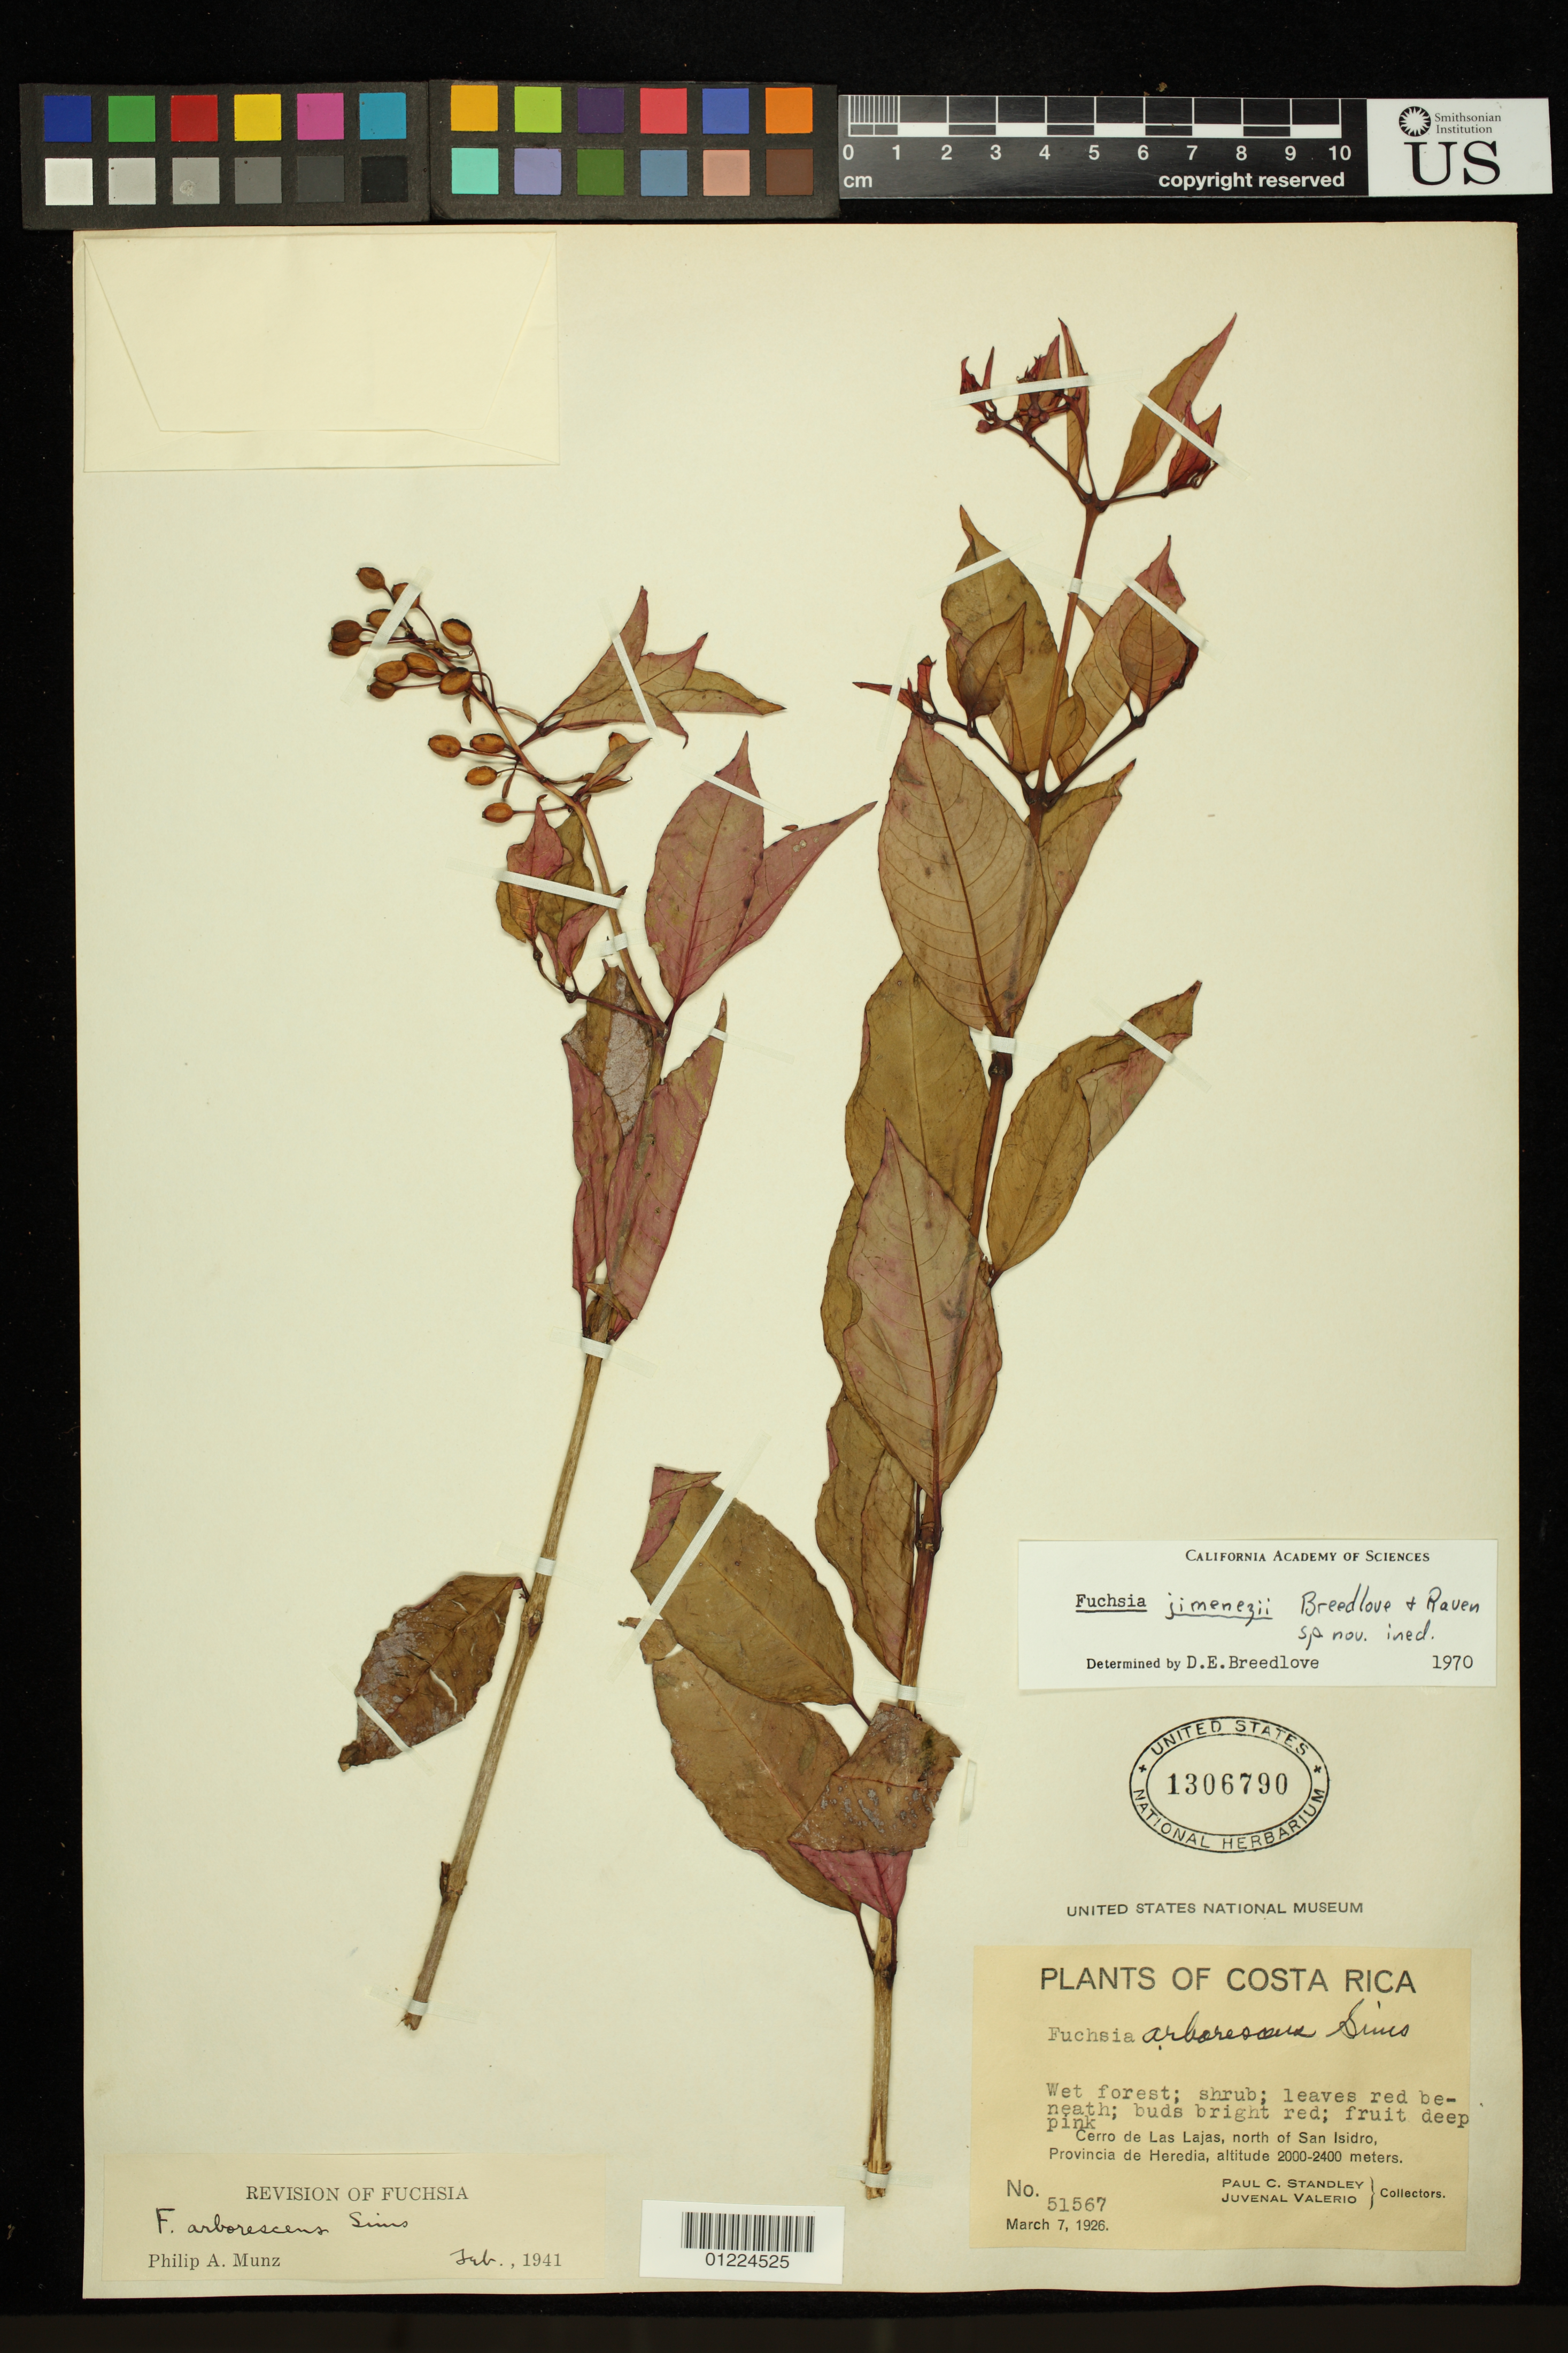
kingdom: Plantae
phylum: Tracheophyta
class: Magnoliopsida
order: Myrtales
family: Onagraceae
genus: Fuchsia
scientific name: Fuchsia jimenezii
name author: Breedlove et al.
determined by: Breedlove, D. E.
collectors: P. C. Standley & J. Valerio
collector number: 51567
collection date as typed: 7 Mar 1926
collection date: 1926-03-07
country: Costa Rica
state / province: Heredia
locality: Cerro de Las Lajas, north of San Isidro.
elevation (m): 2000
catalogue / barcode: US 1306790